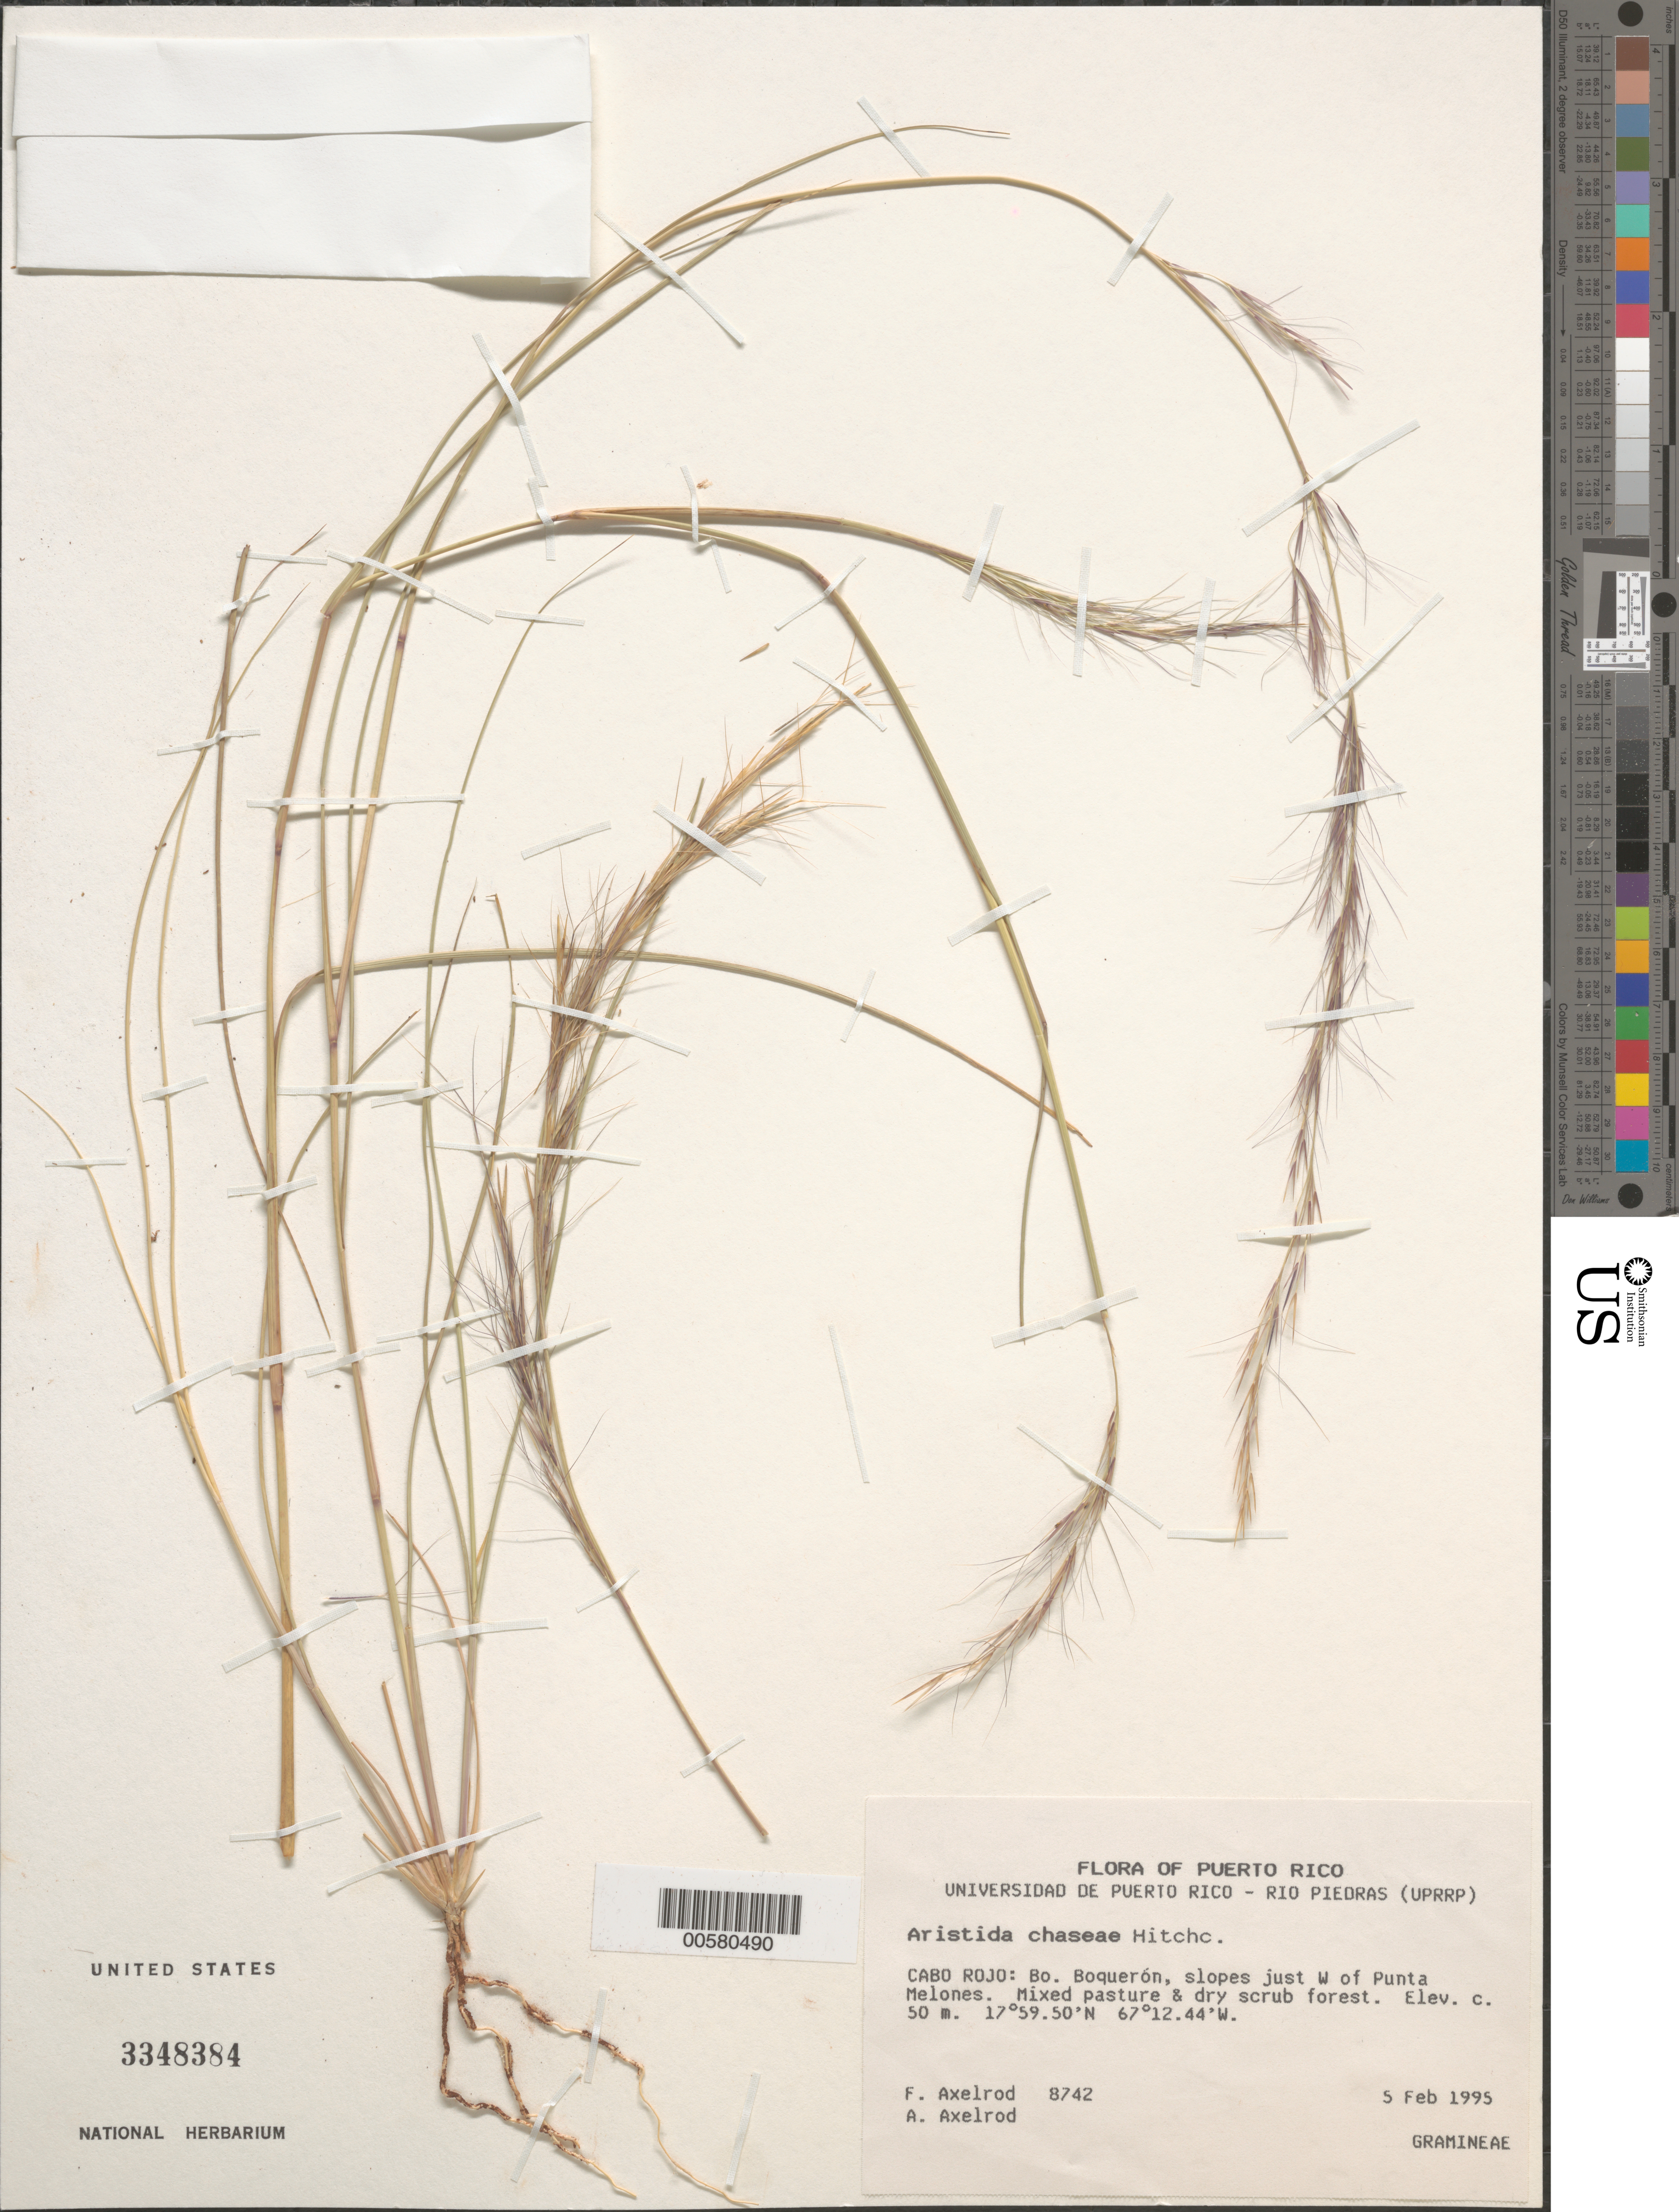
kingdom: Plantae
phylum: Tracheophyta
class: Liliopsida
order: Poales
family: Poaceae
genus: Aristida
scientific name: Aristida chaseae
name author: Hitchc.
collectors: F. S. Axelrod & A. Axelrod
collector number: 8742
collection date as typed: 05 Feb 1995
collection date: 1995-02-05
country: Puerto Rico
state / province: Cabo Rojo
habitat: Mixed pasture & dry scrub forest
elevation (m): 50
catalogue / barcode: US 3348384